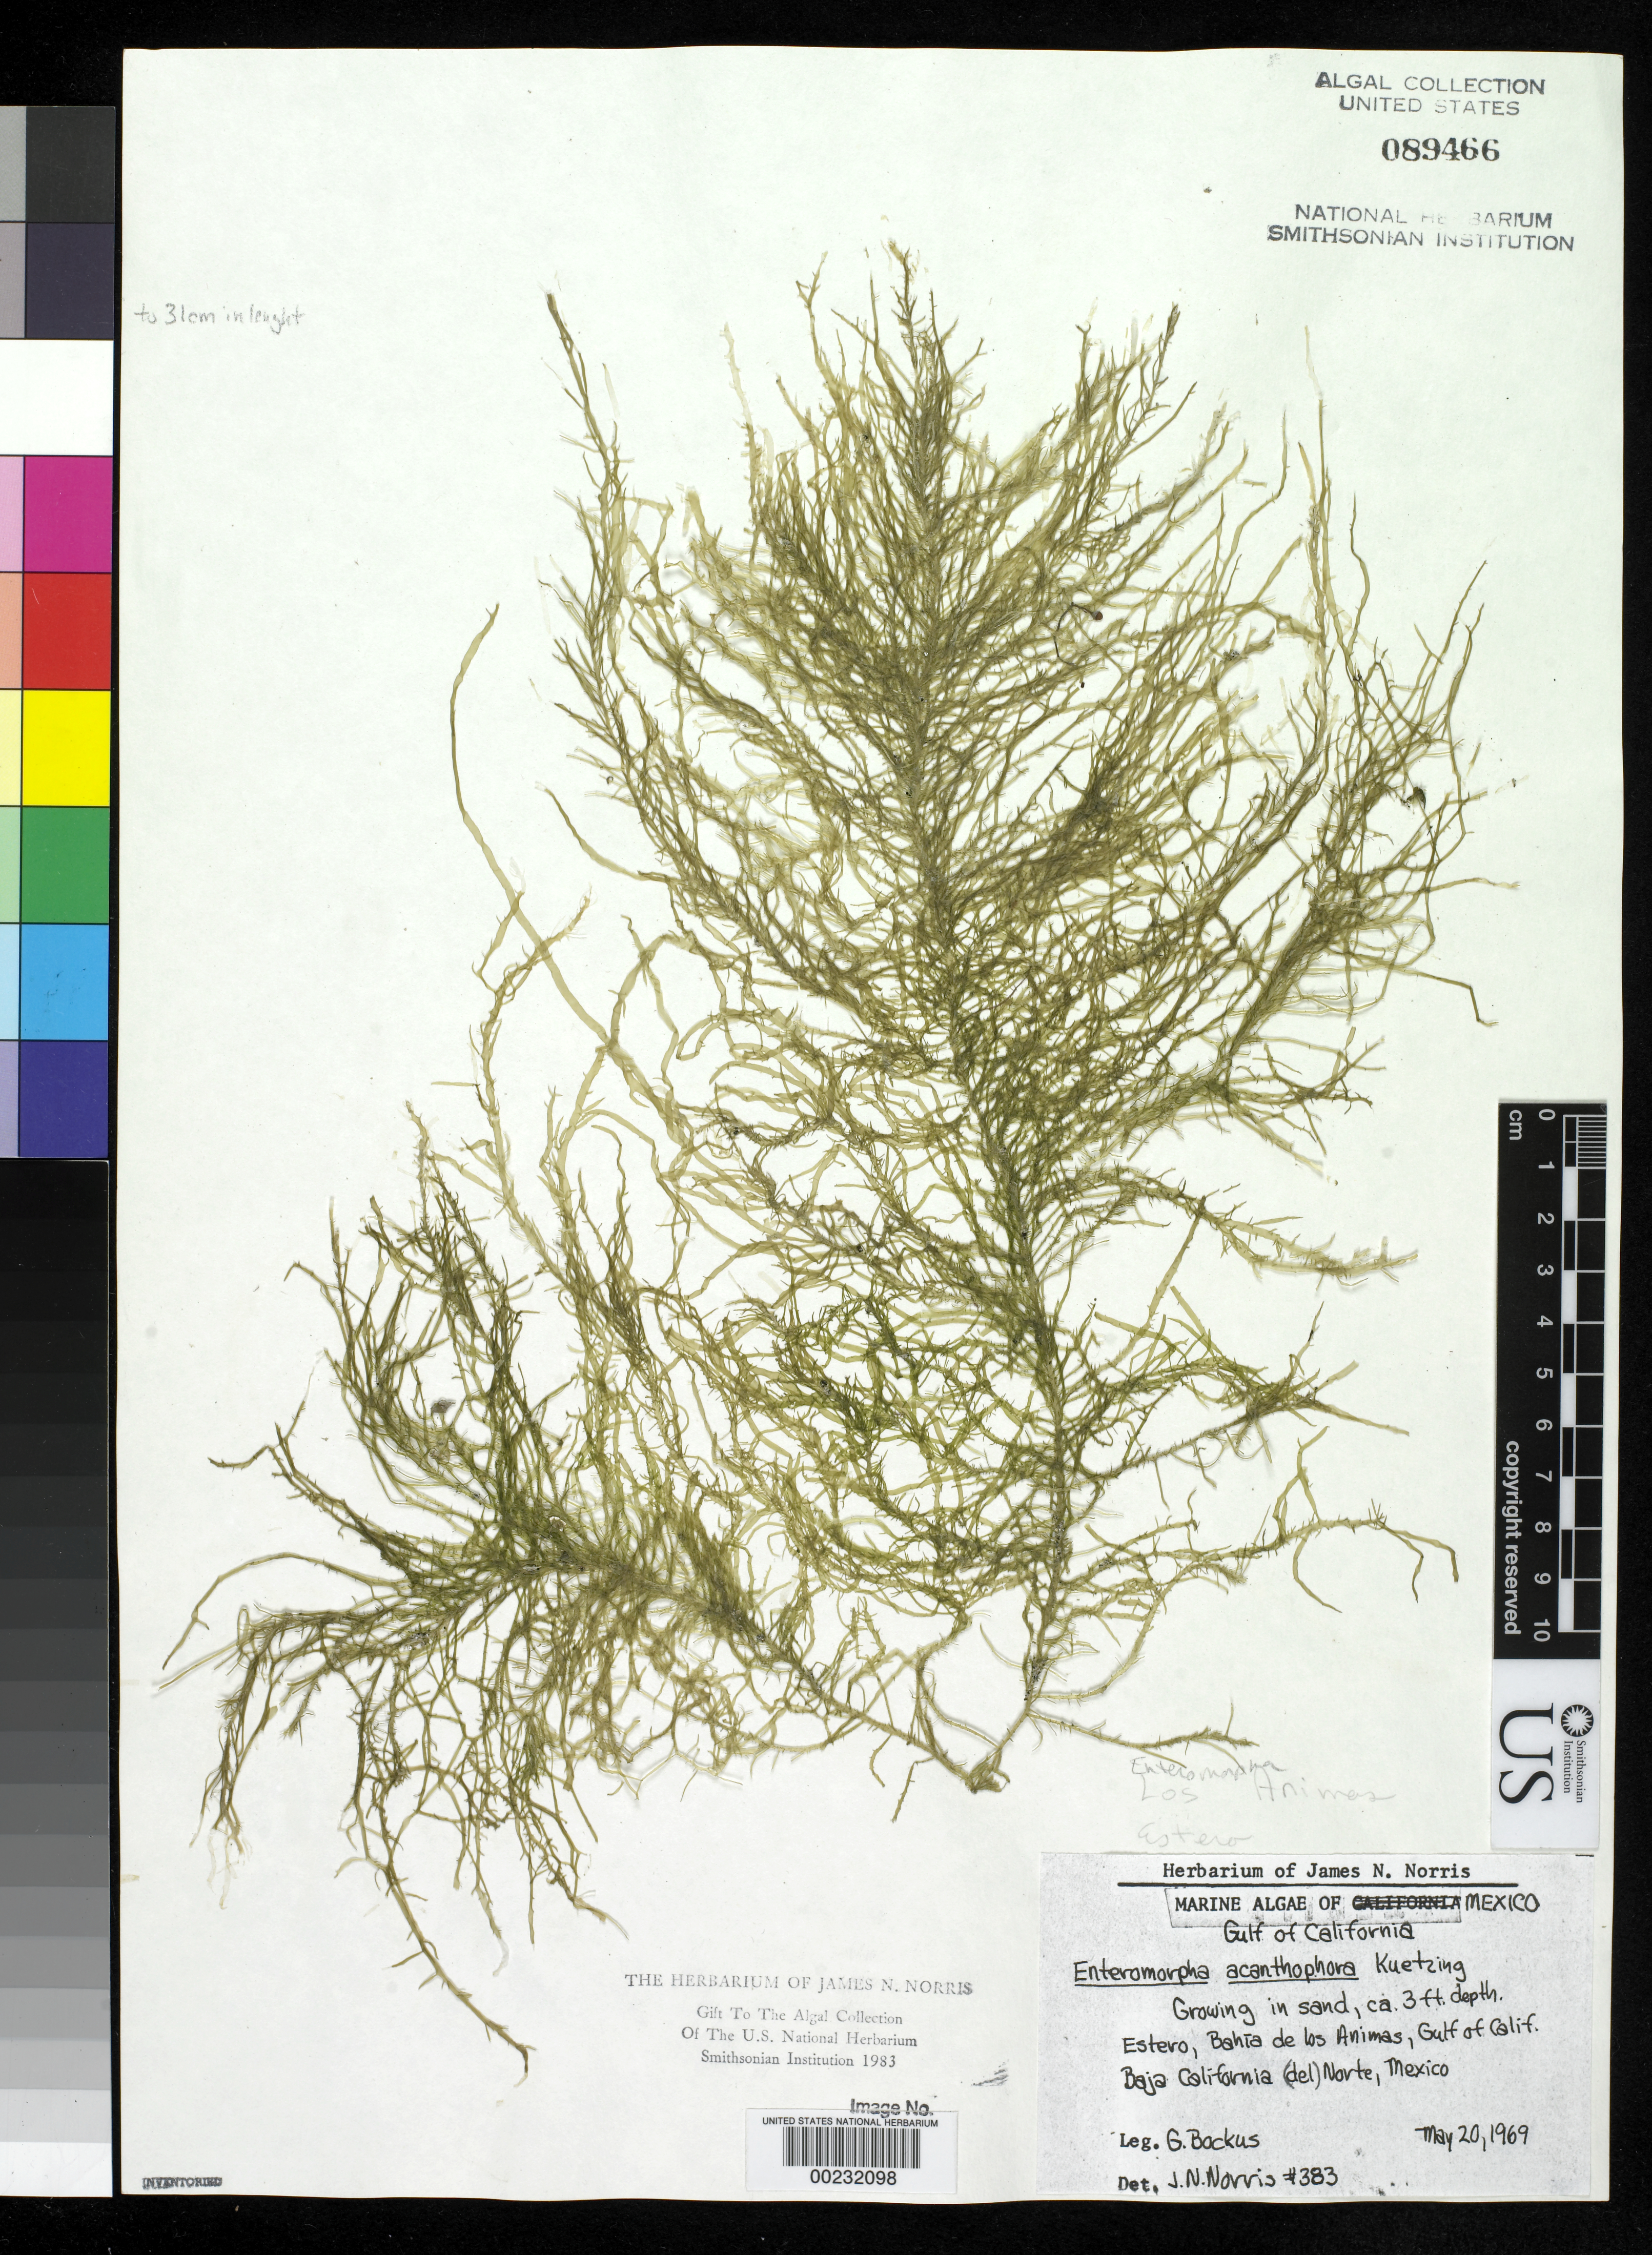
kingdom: Plantae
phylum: Chlorophyta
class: Ulvophyceae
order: Ulvales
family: Ulvaceae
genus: Ulva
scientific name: Ulva acanthophora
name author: (Kütz.) H.S. Hayden et al.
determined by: Norris, James N.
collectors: G. Bockus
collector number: JN-383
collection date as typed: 20 May 1969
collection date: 1969-05-20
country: Mexico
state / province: Baja California Norte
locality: Estero, Bahia de las Animas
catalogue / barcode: US 89466